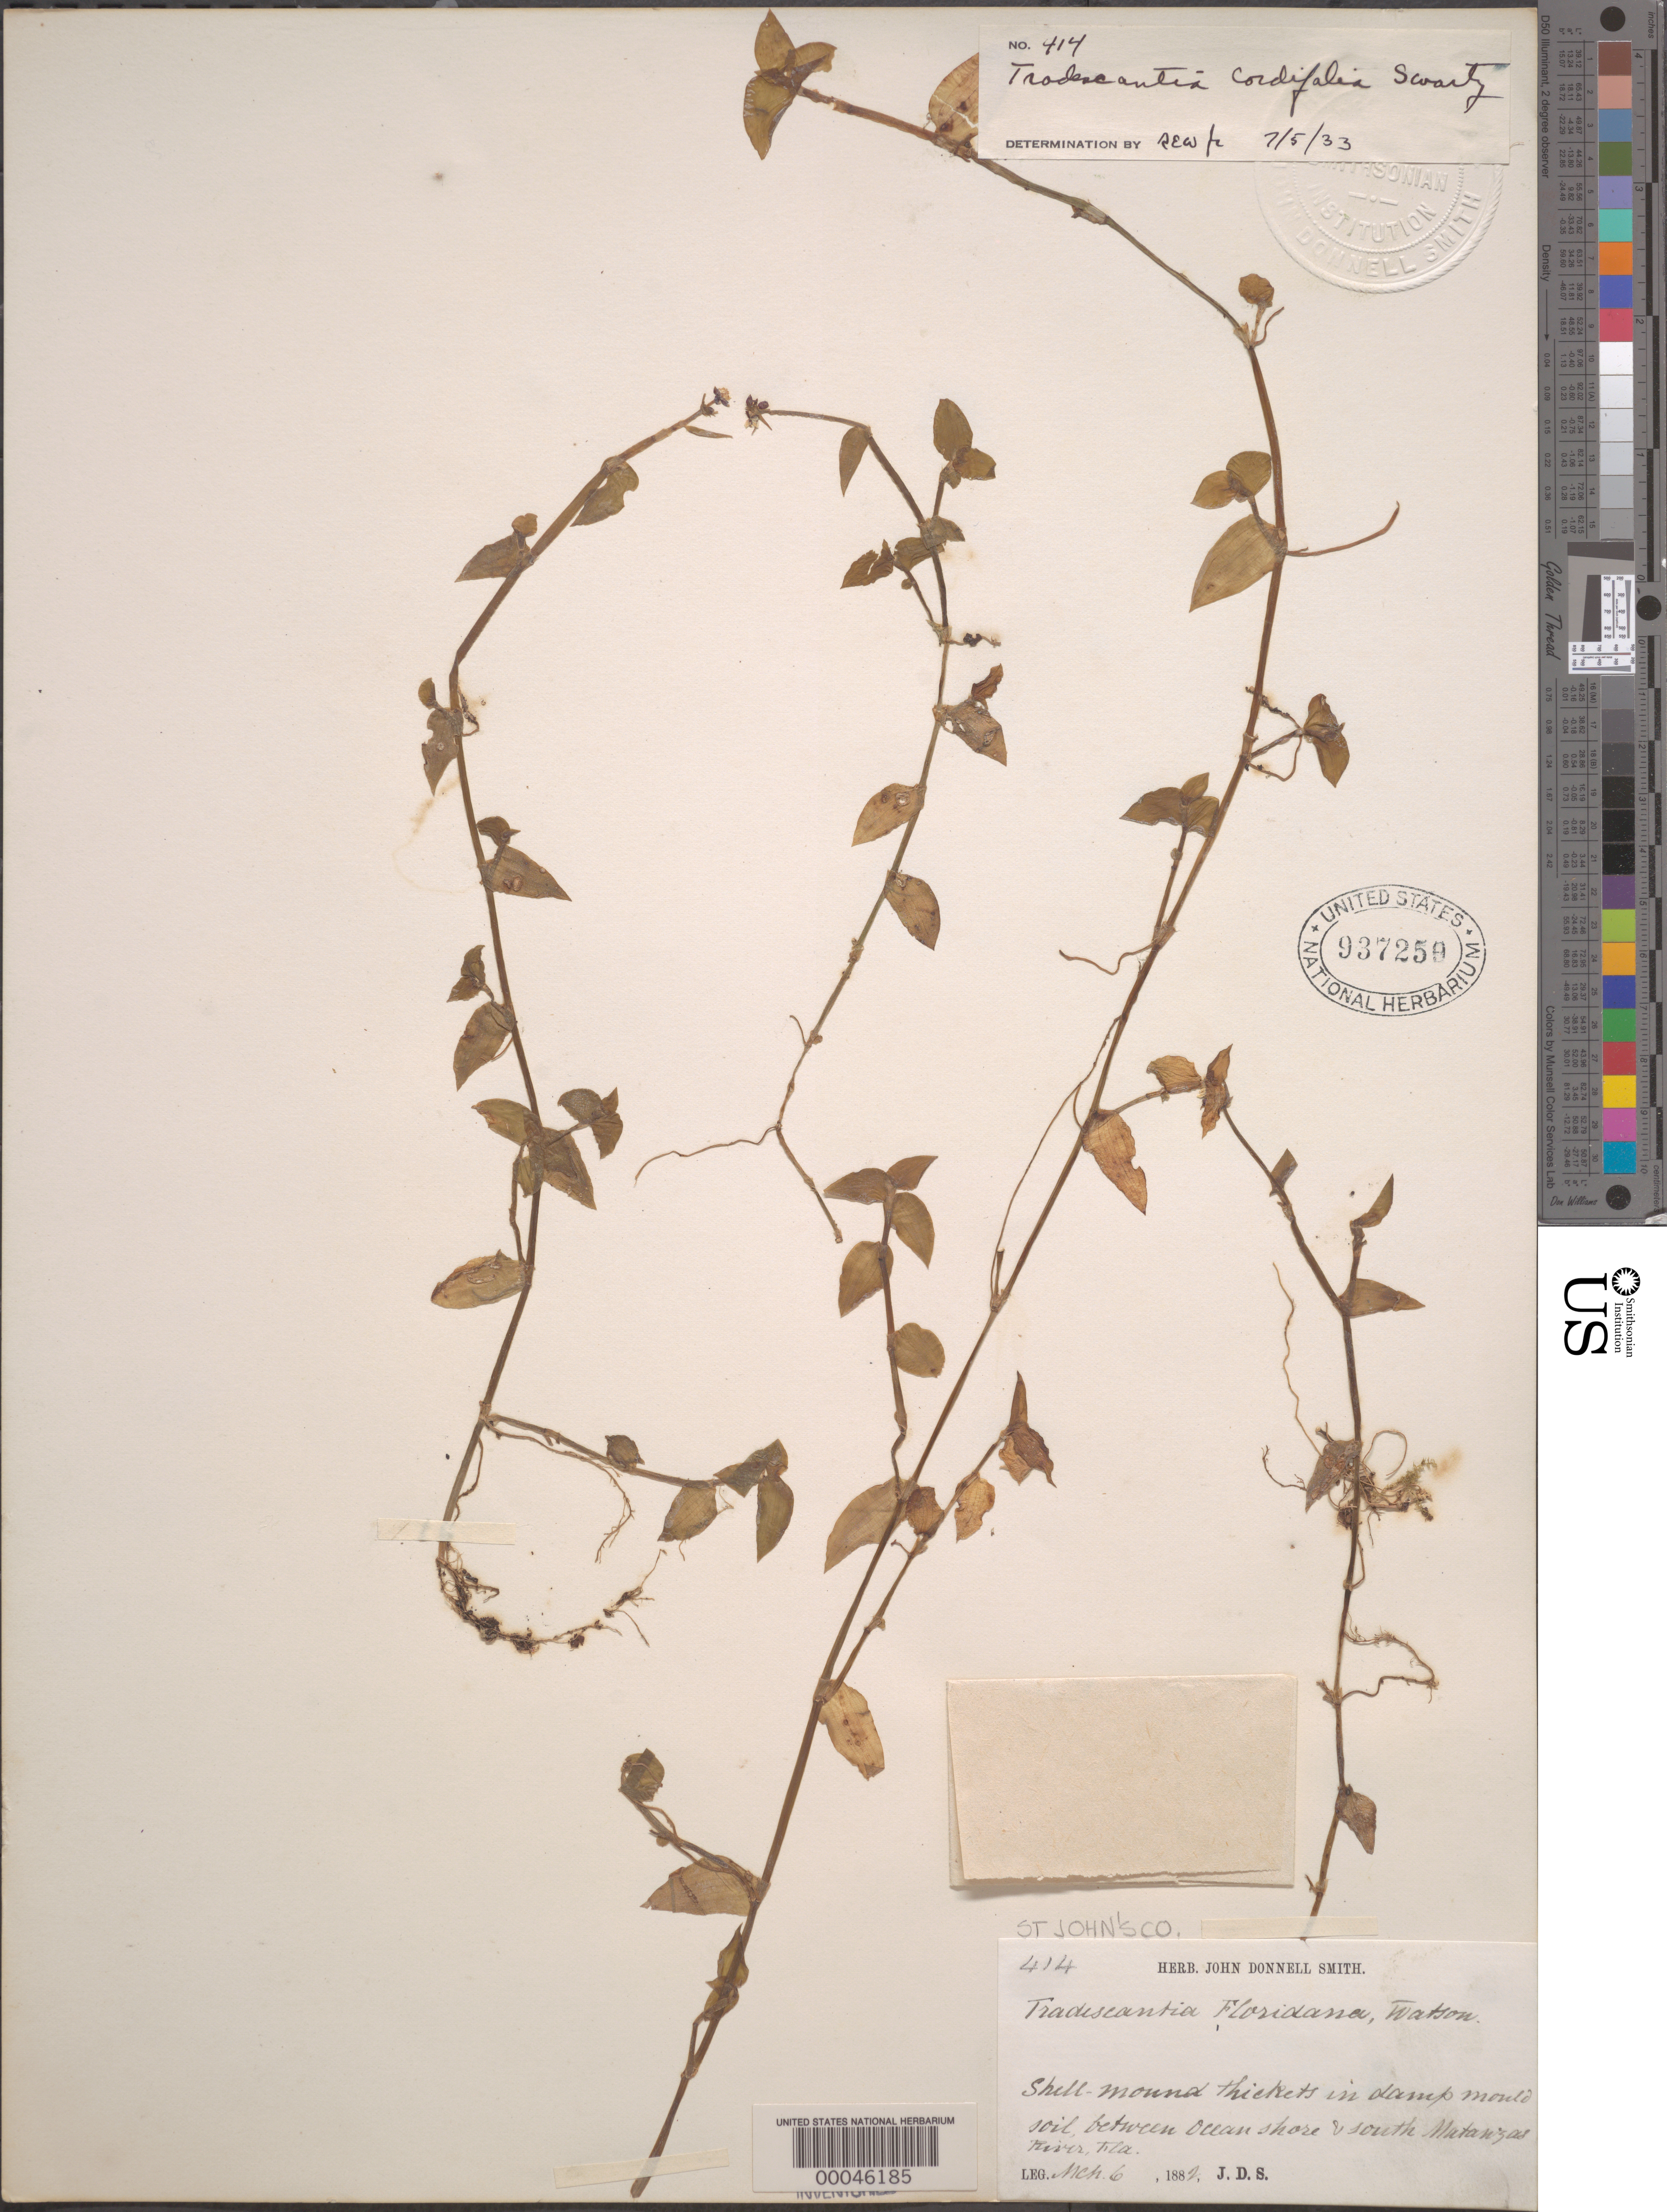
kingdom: Plantae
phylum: Tracheophyta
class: Liliopsida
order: Commelinales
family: Commelinaceae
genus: Callisia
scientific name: Callisia cordifolia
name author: (Sw.) E.S. Anderson & Woodson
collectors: J. Donnell Smith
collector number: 414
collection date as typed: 06 Mar 1882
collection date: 1882-03-06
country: United States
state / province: Florida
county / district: Saint Johns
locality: South matanzas river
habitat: Shell mound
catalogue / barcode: US 937259